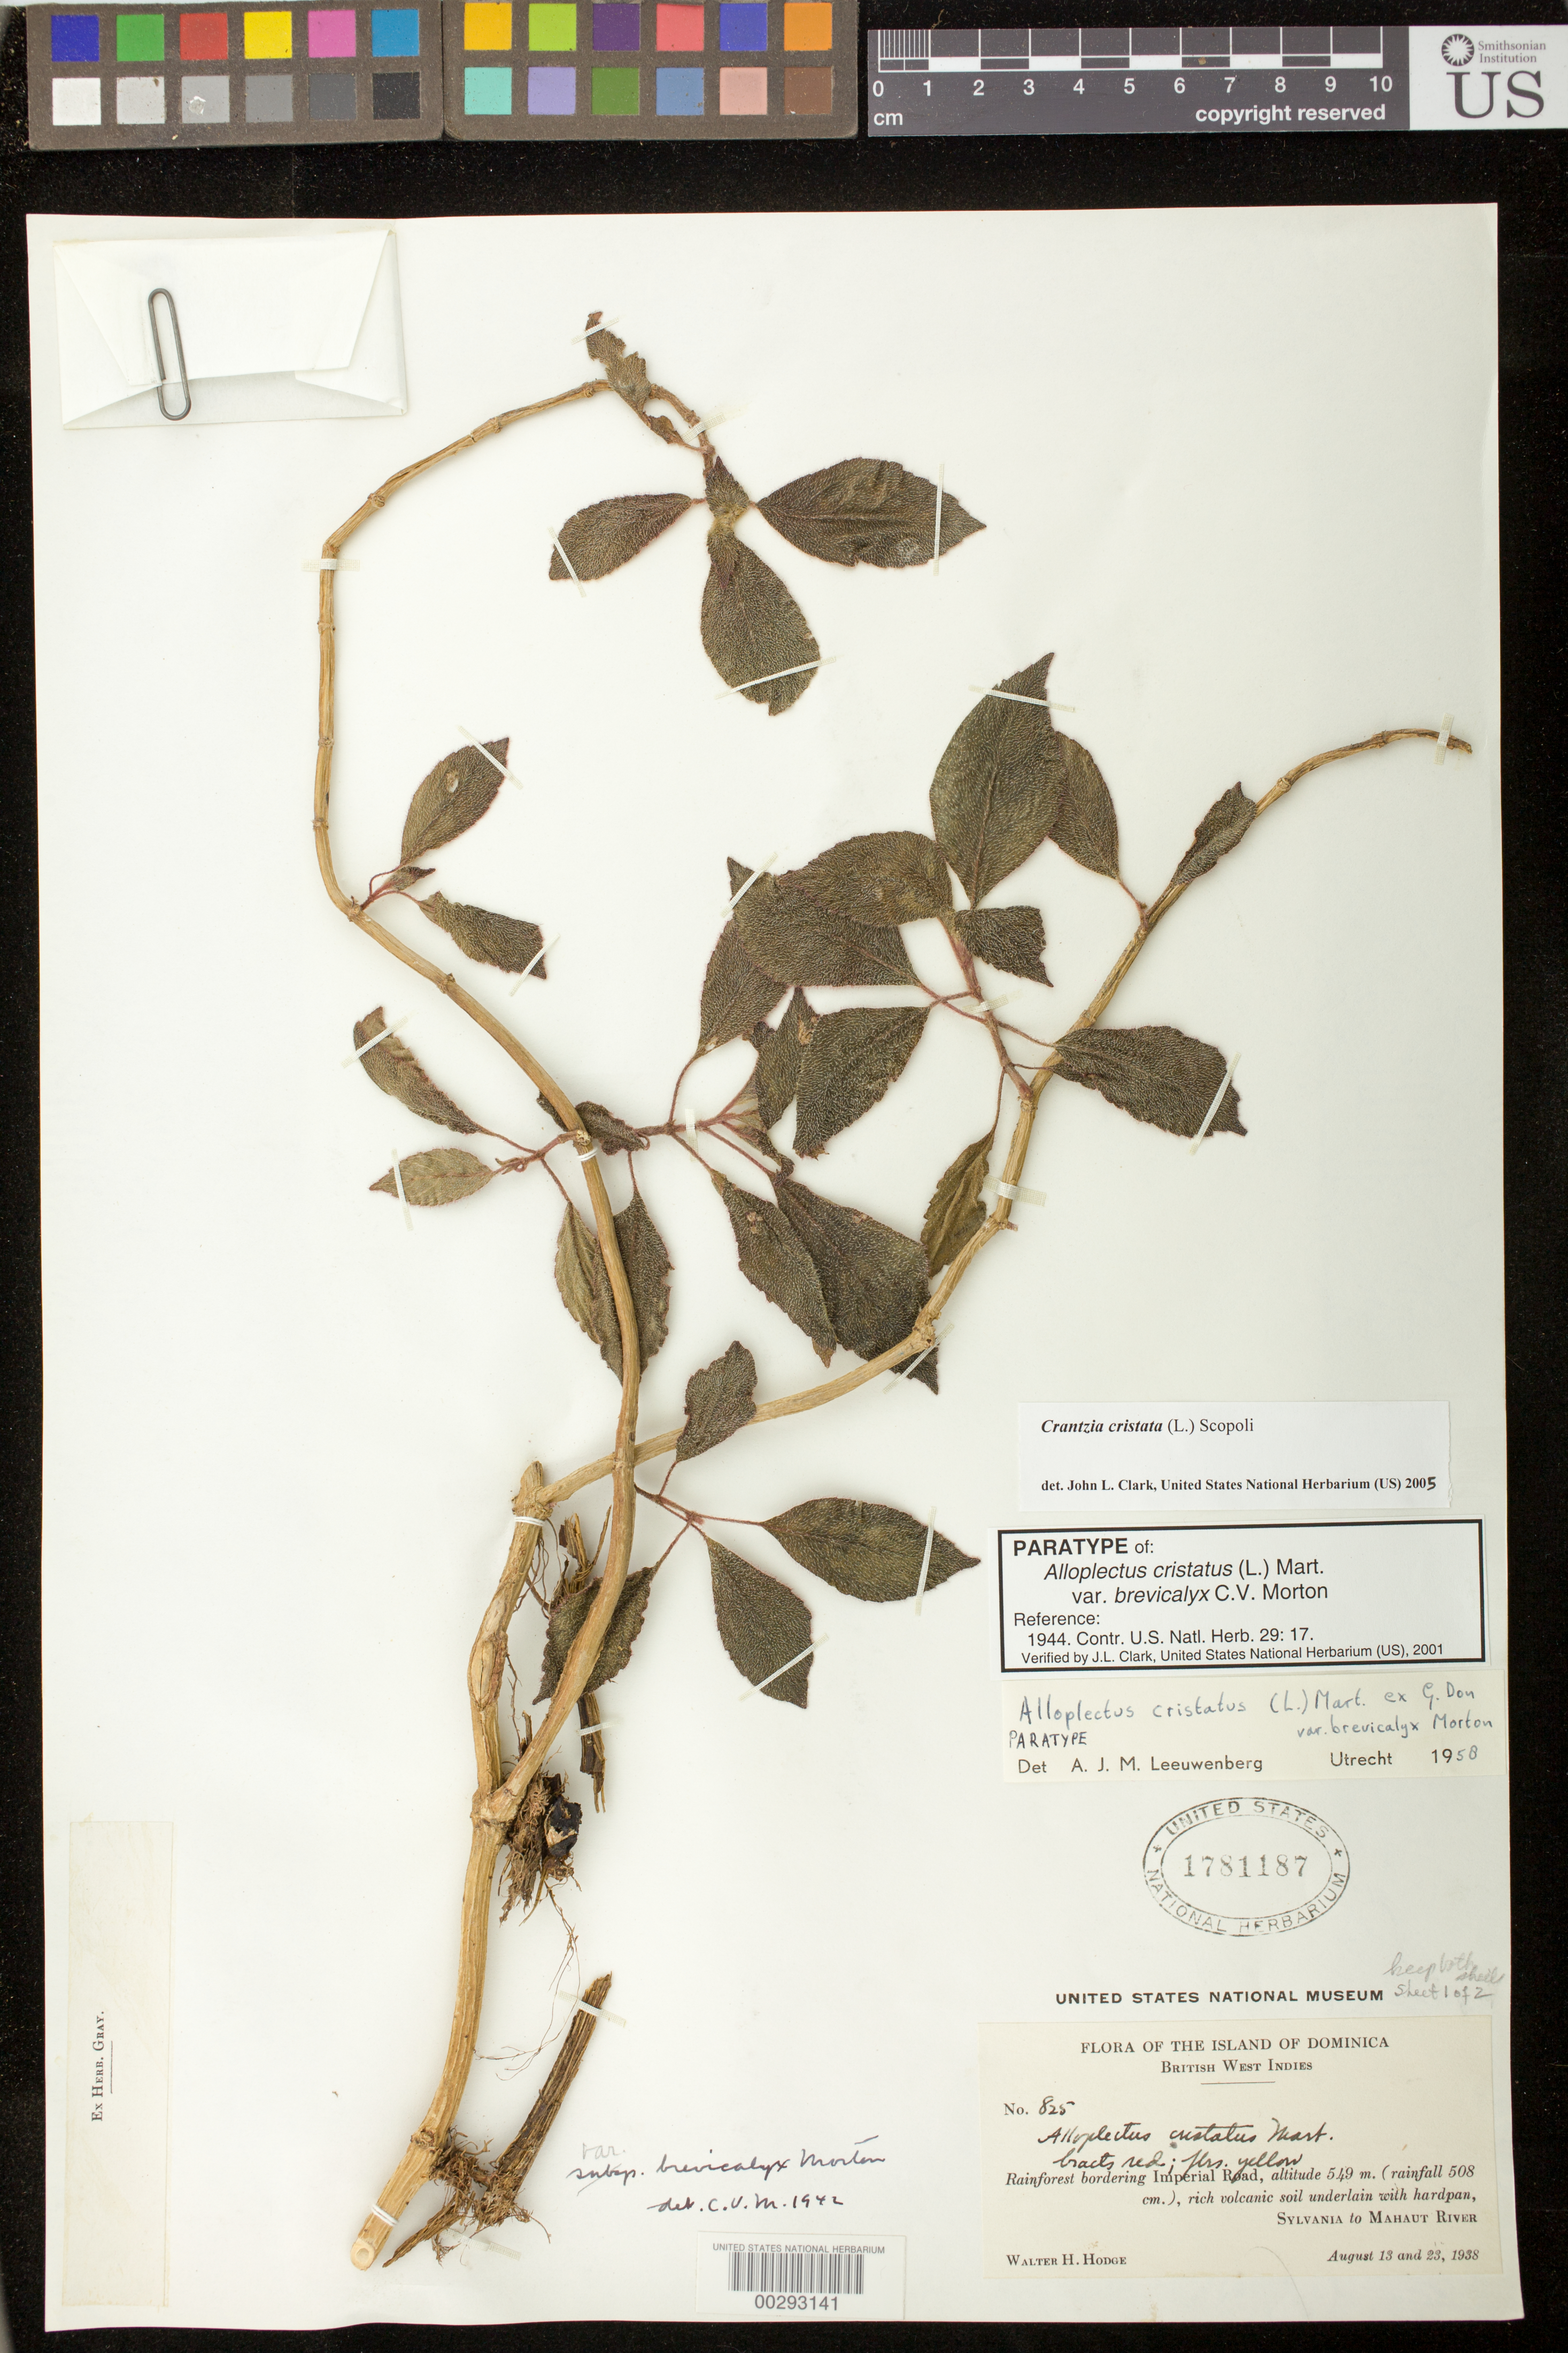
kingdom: Plantae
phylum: Tracheophyta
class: Magnoliopsida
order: Lamiales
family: Gesneriaceae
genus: Crantzia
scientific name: Crantzia cristata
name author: (L.) Scop. ex Fritsch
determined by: Clark, J. L., (SEL), The Marie Selby Botanical Garden (UNITED STATES)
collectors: W. Hodge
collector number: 825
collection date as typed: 13-23 Aug 1938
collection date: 1938-08-13/1938-08-23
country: Dominica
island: Dominica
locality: Sylvania to Mahaut River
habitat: Rainforest, rich volcanic soilunderlain with hardpan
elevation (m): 549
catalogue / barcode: US 1781187